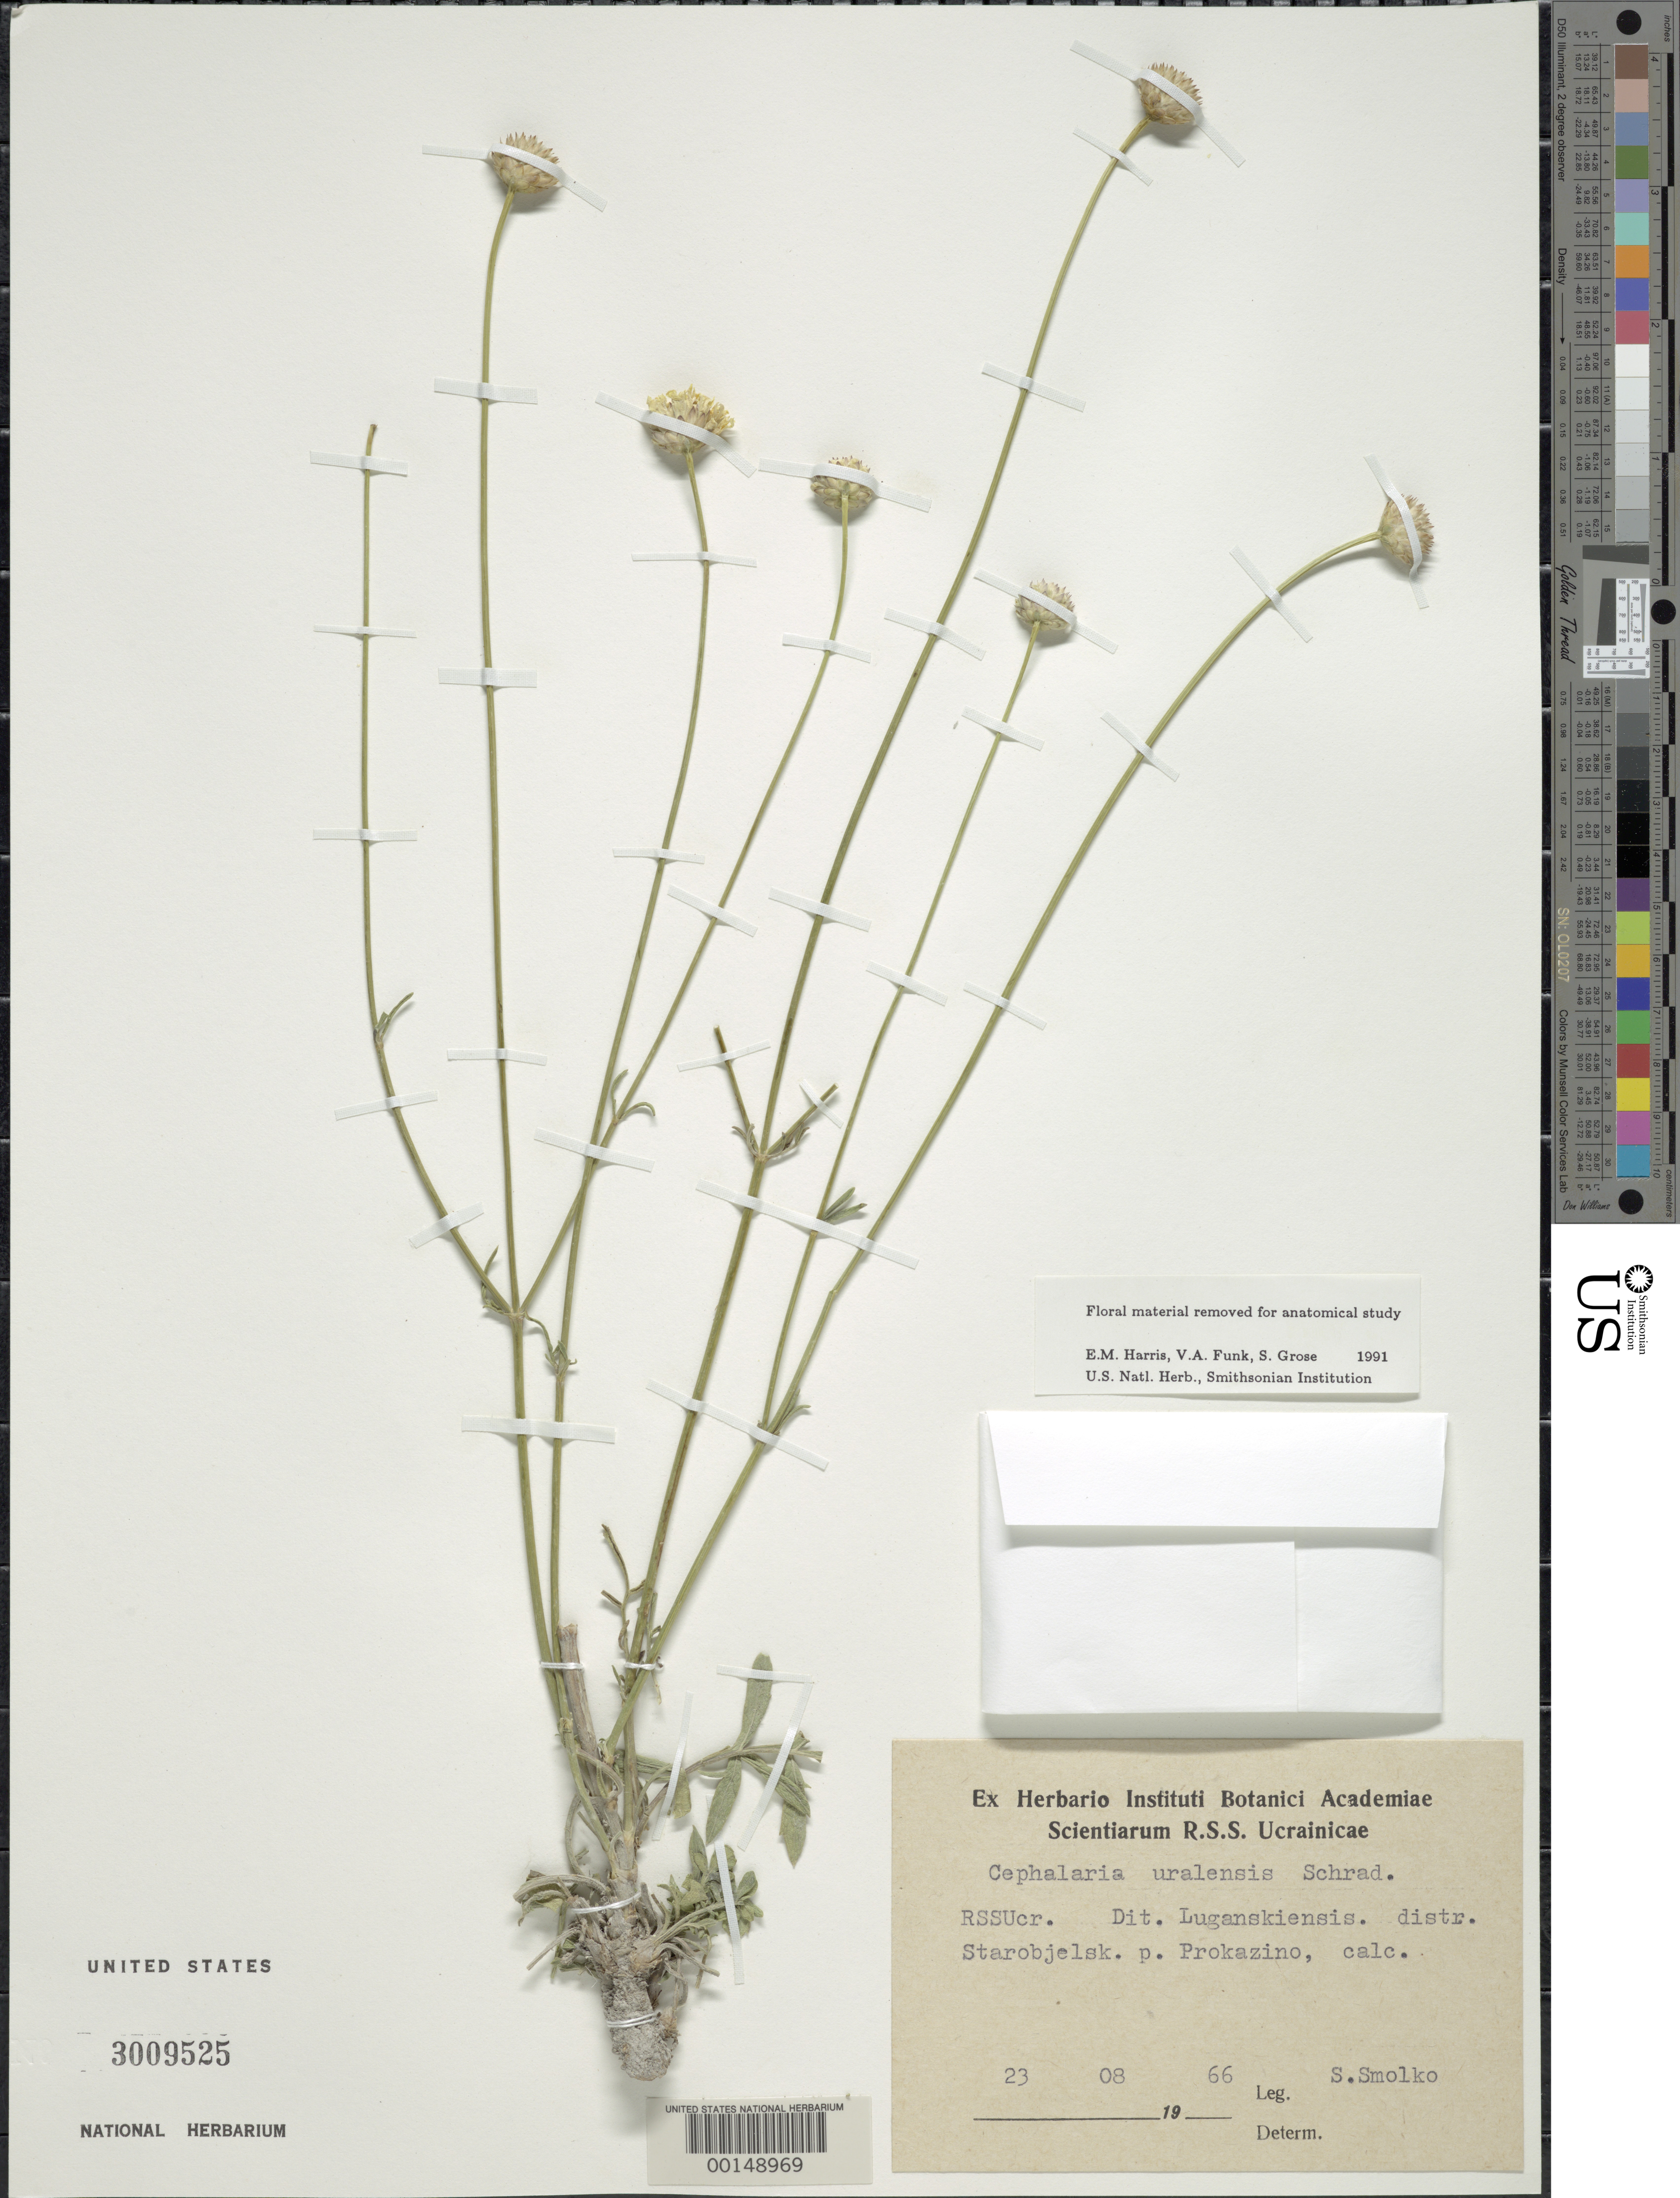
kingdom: Plantae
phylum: Tracheophyta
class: Magnoliopsida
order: Dipsacales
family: Caprifoliaceae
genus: Cephalaria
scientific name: Cephalaria uralensis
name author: Roem. & Schult.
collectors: S. Smolko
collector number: s…n.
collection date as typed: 23 Aug 1966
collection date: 1966-08-23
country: Ukraine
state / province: Luhans'k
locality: Ucraine, Luganskiensis, Starobjelsk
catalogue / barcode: US 3009525